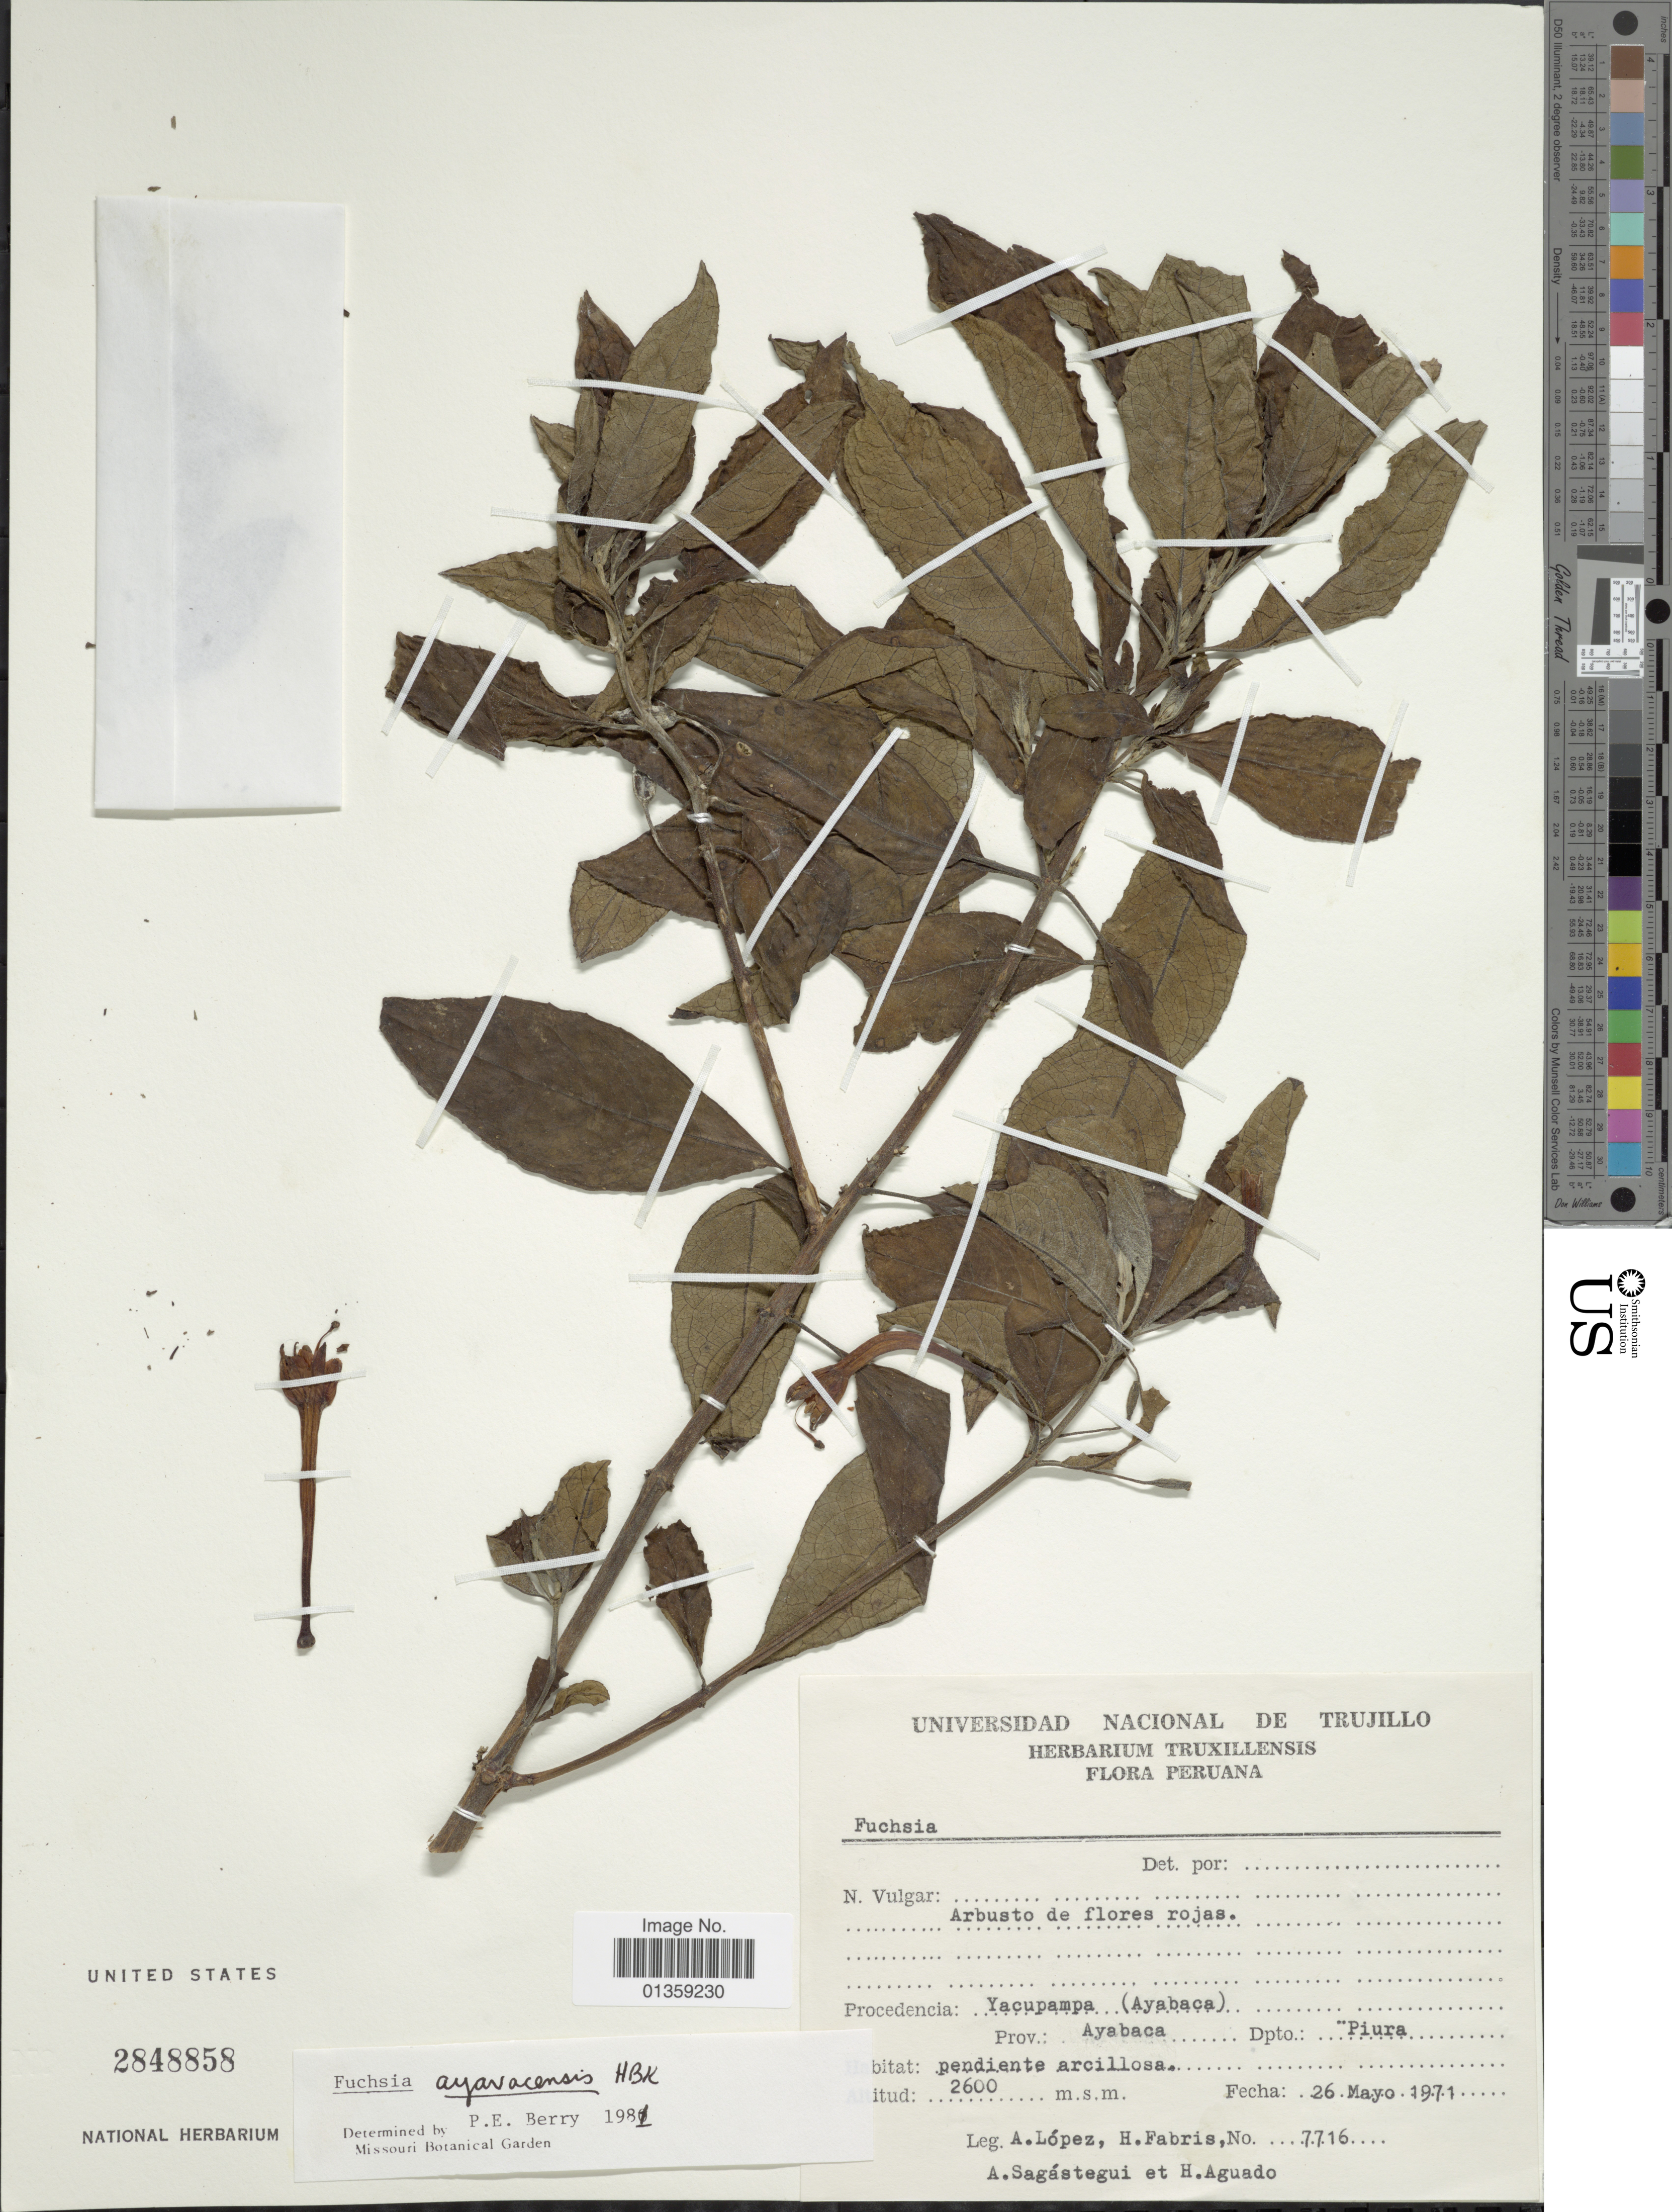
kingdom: Plantae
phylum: Tracheophyta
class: Magnoliopsida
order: Myrtales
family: Onagraceae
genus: Fuchsia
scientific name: Fuchsia ayavacensis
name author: Kunth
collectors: A. López, H. Fabris, A. Sagástegui A. & H. Aguado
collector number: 7716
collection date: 1971-05-26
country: Peru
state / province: Piura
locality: Procedencia: Yacupampa (Ayabaca), Prov.: Ayabaca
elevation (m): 2600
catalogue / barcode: US 2848858